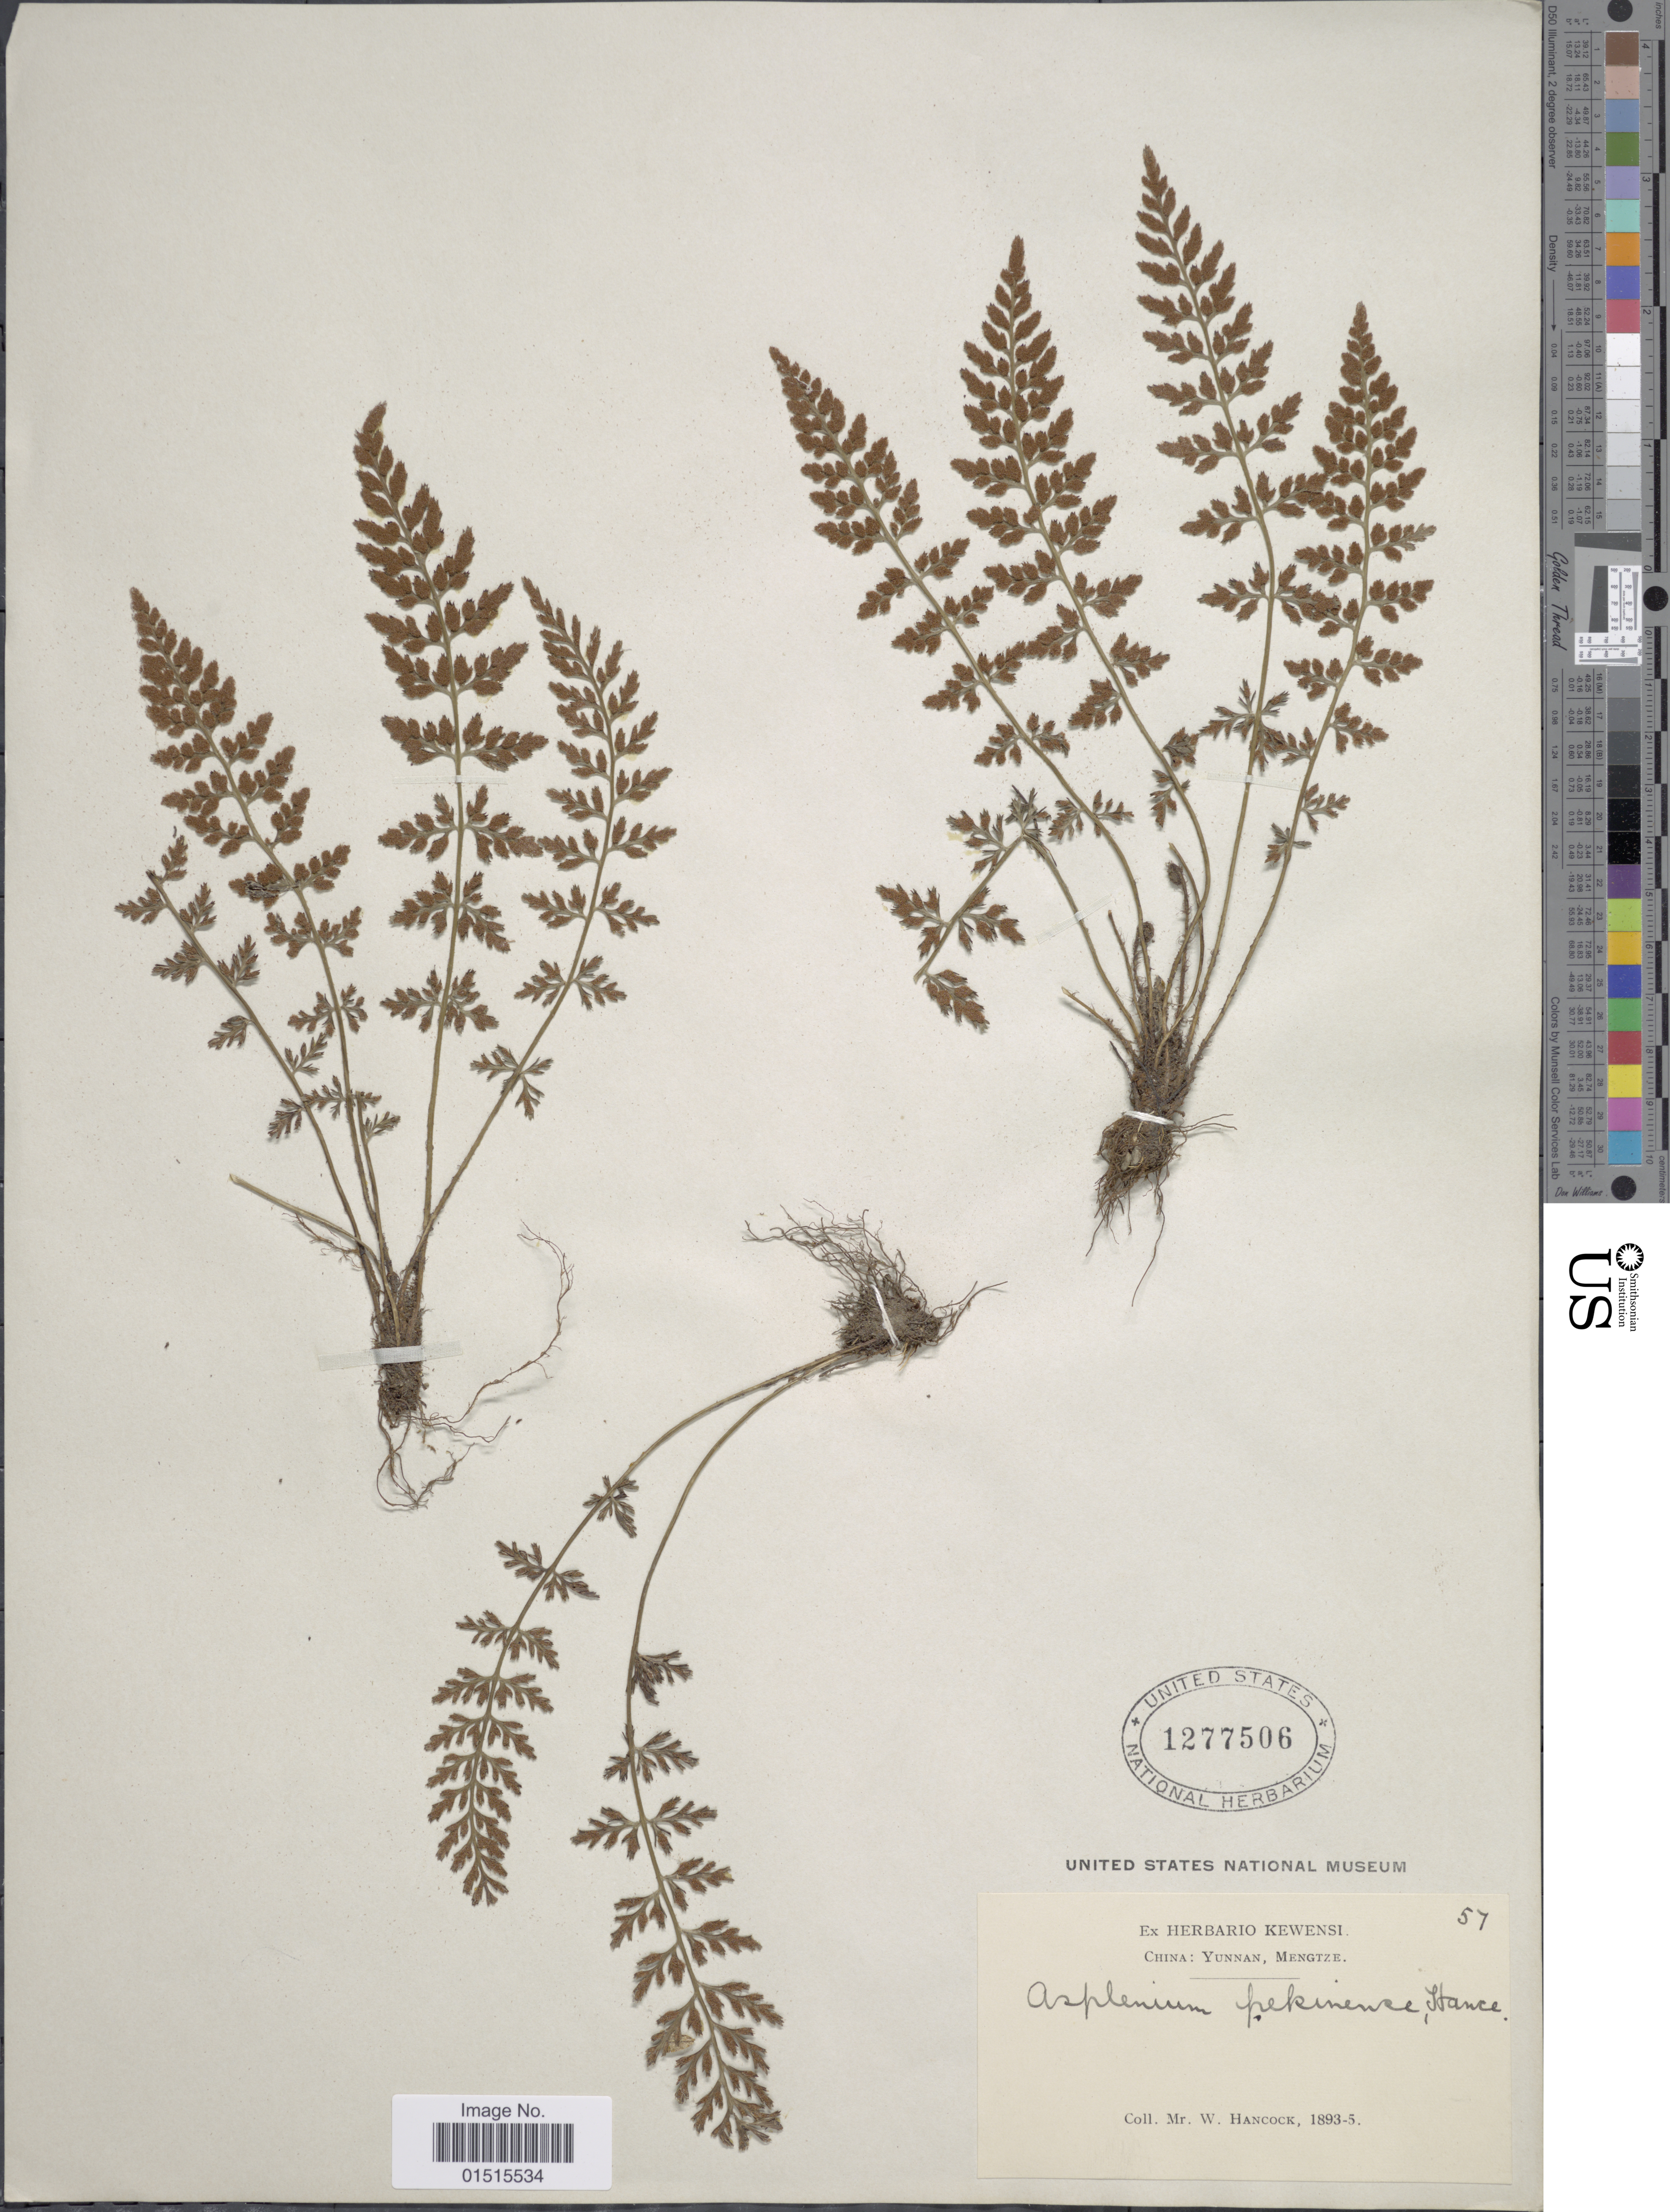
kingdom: Plantae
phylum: Tracheophyta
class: Polypodiopsida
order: Polypodiales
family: Aspleniaceae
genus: Asplenium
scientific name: Asplenium sarelii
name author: Hook.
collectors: W. Hancock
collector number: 57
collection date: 1893/1895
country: China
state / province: Yunnan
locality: Mengtze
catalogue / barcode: US 1277506